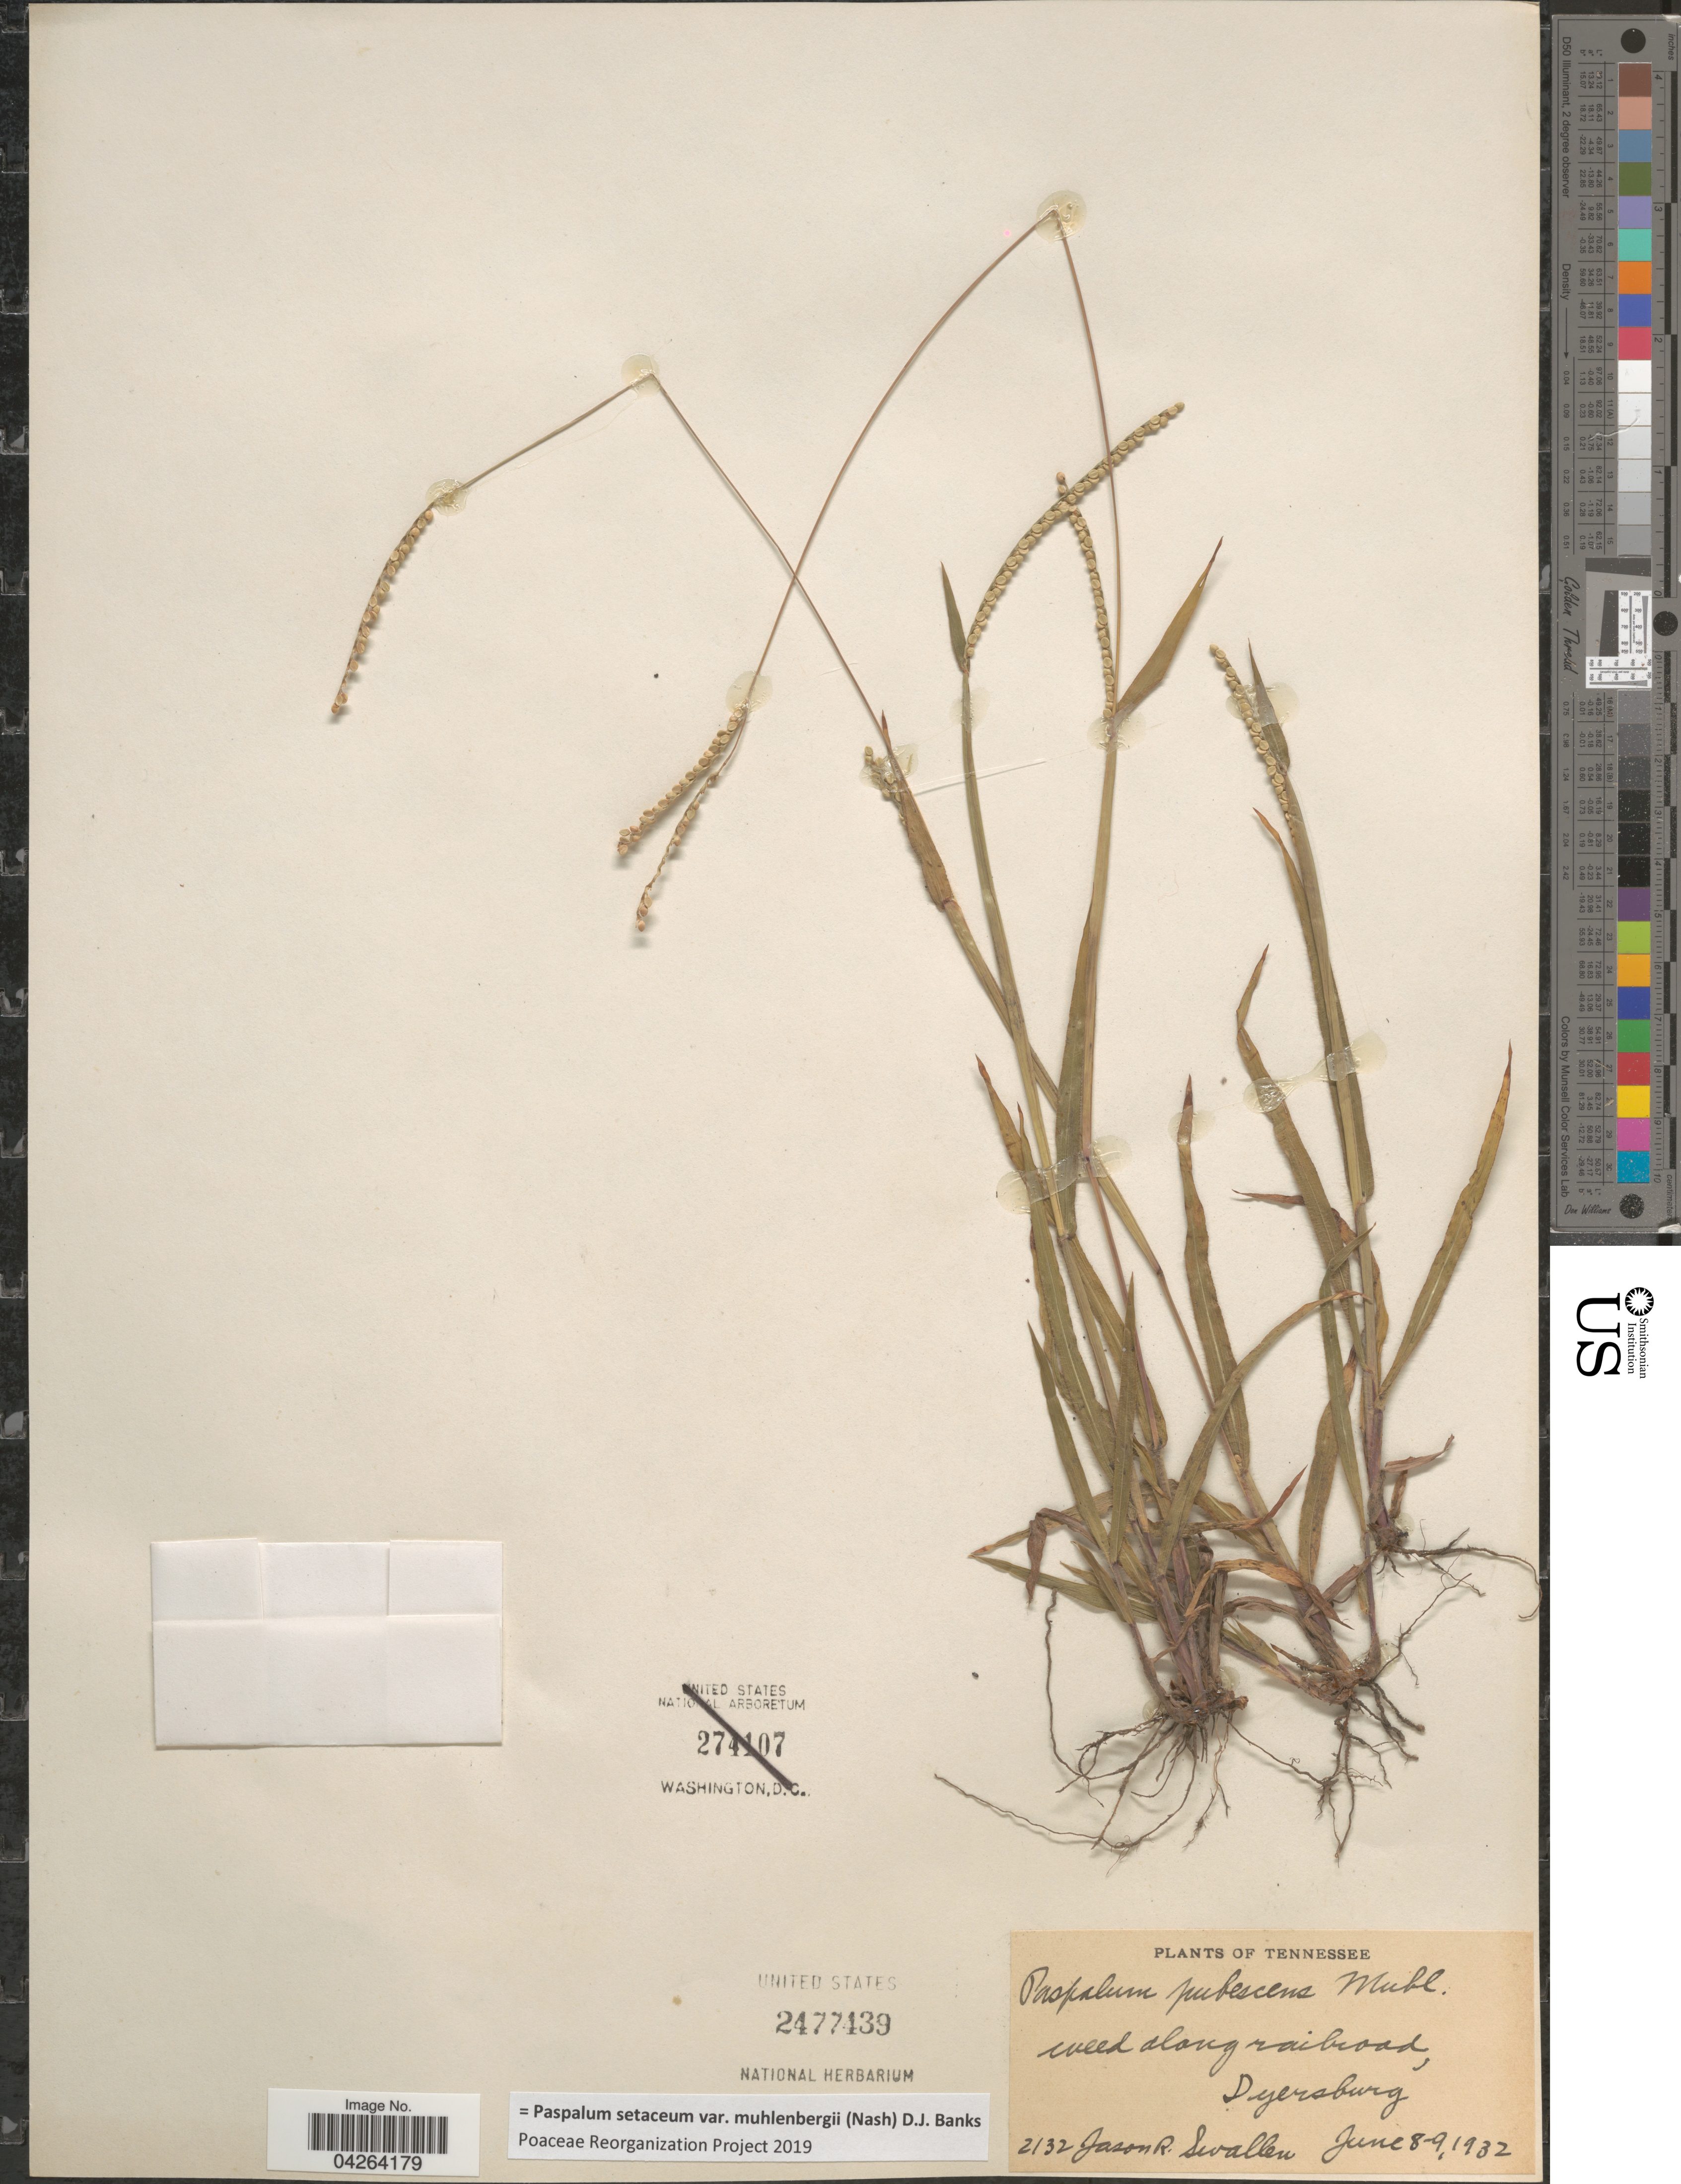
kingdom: Plantae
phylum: Tracheophyta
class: Liliopsida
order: Poales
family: Poaceae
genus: Paspalum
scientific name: Paspalum setaceum var. muhlenbergii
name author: (Nash) D.J. Banks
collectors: J. R. Swallen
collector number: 2132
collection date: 1932-06-08/1932-06-09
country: United States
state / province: Tennessee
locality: Weed along railroad, Dyersburg.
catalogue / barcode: US 2477439